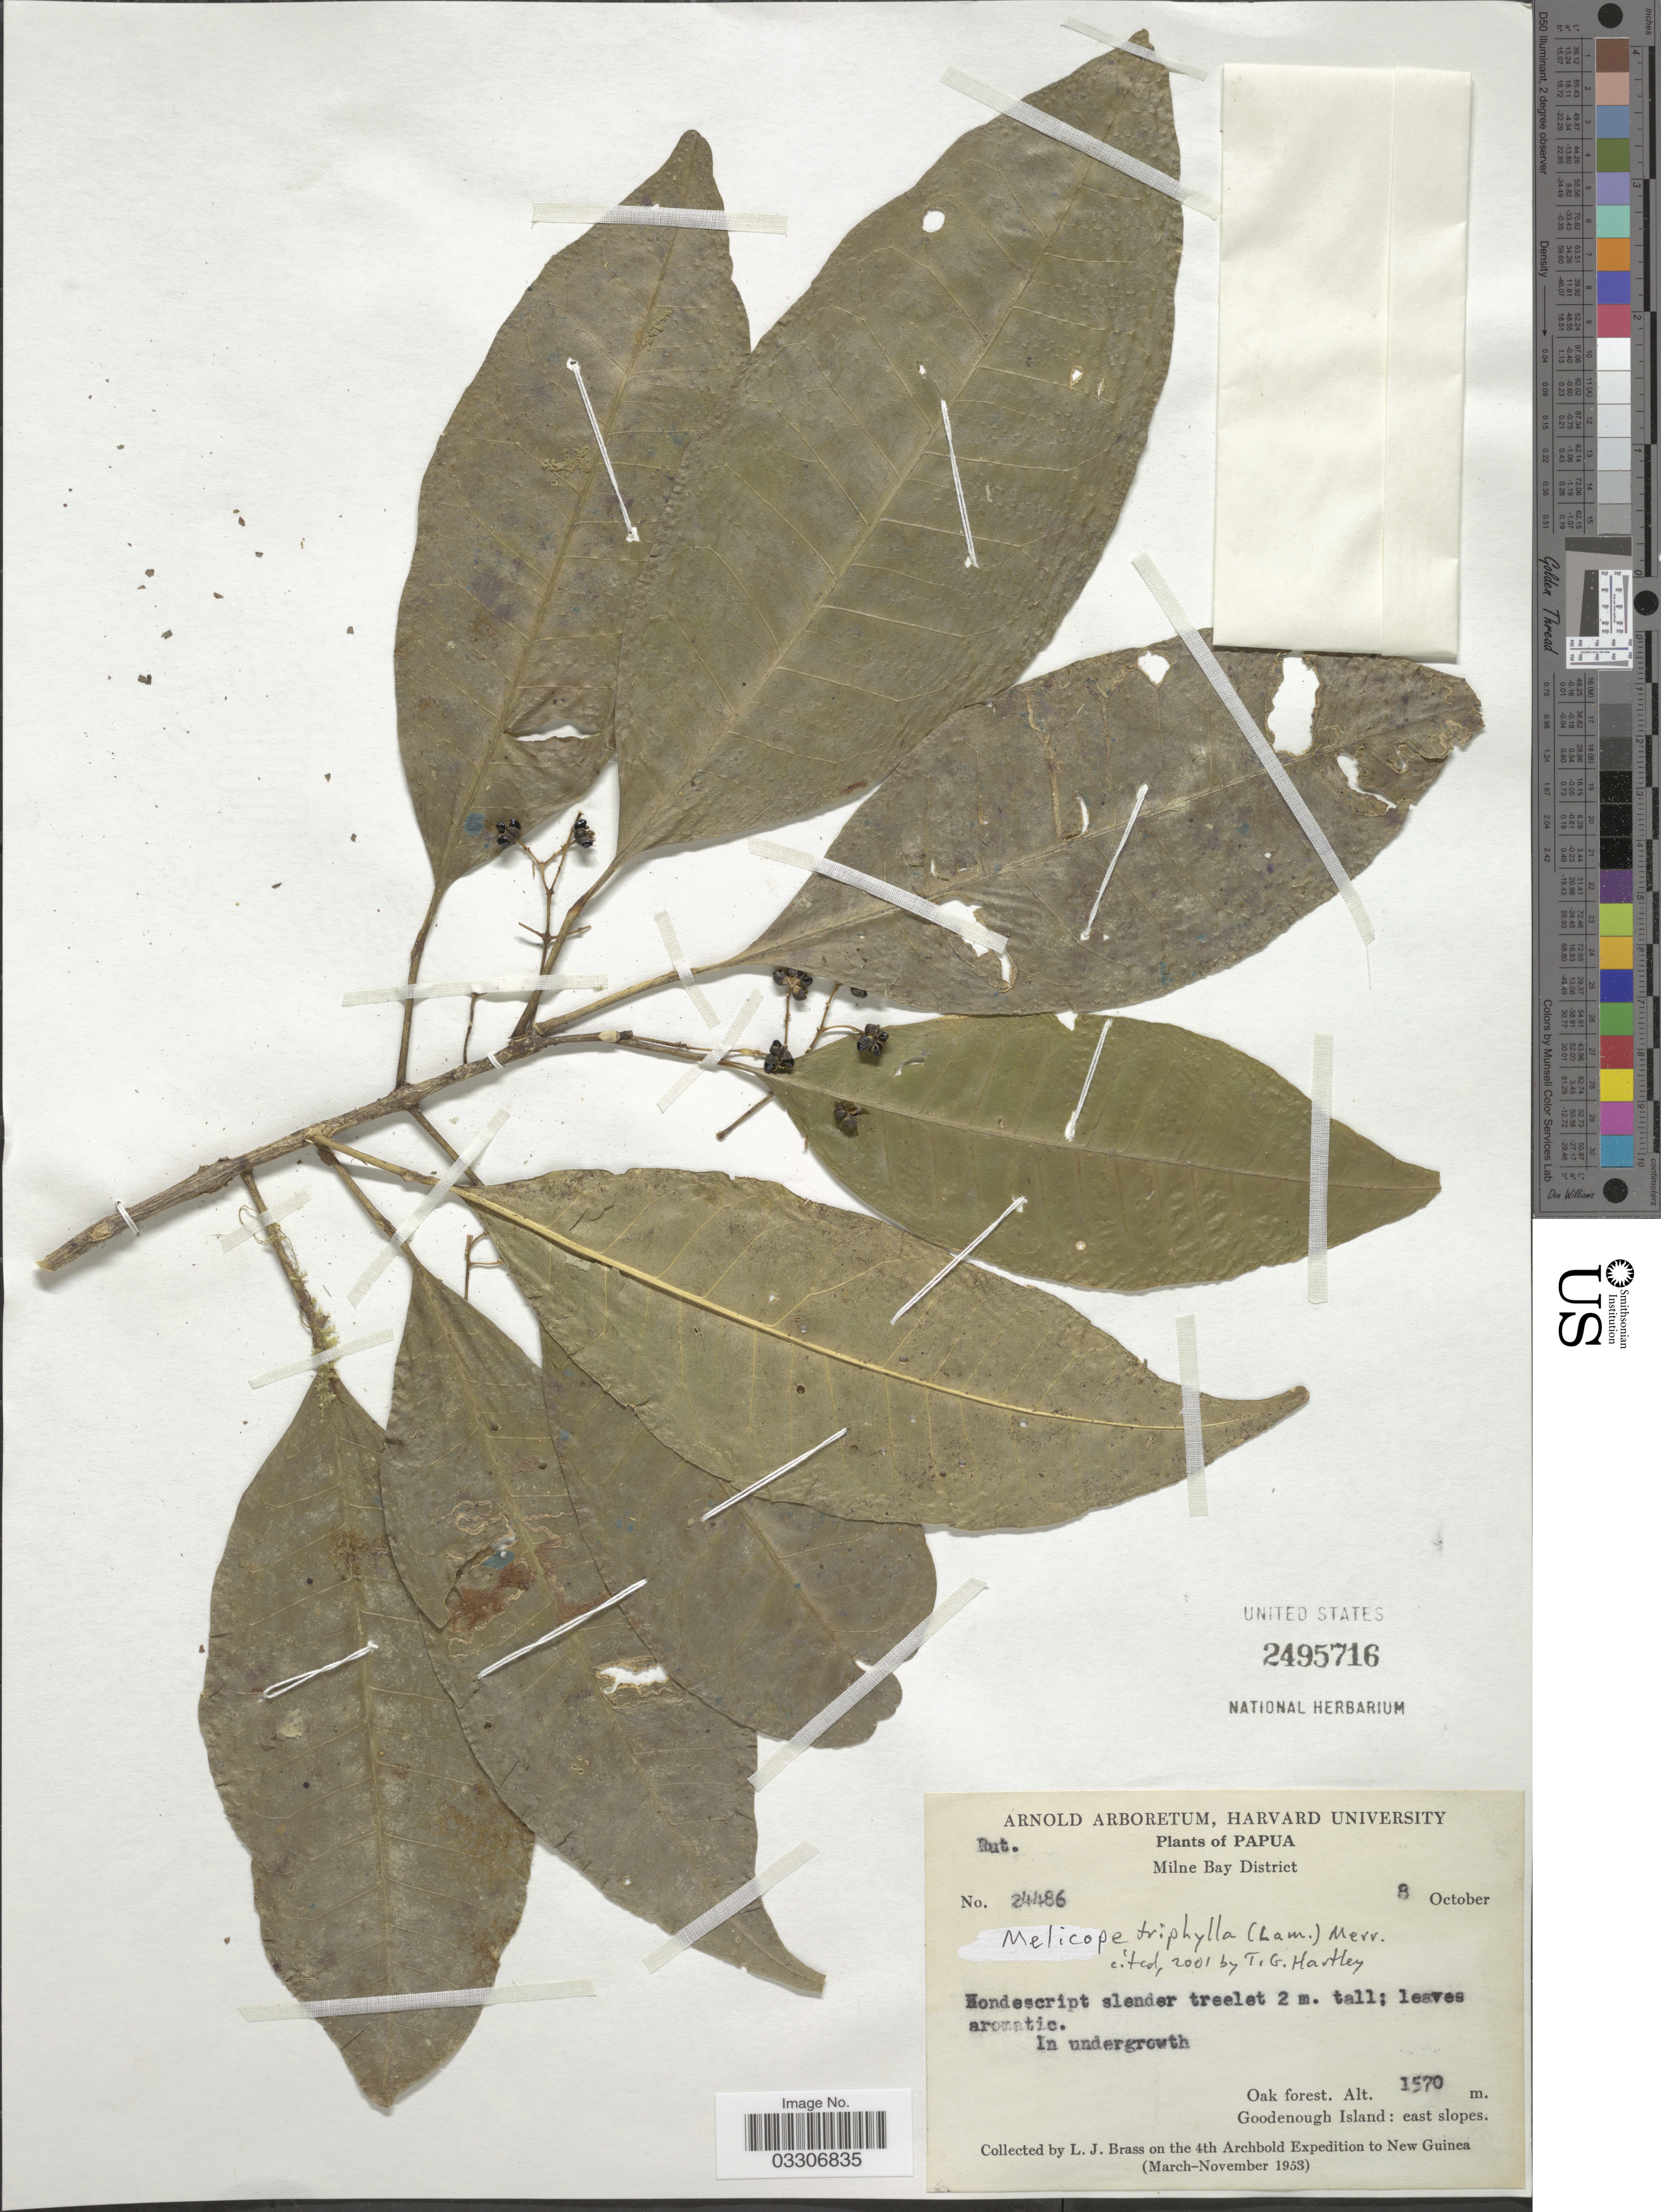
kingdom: Plantae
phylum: Tracheophyta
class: Magnoliopsida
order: Sapindales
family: Rutaceae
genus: Melicope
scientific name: Melicope triphylla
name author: (Lam.) Merr.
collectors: L. J. Brass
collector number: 24486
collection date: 1953-10-08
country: Papua New Guinea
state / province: Milne Bay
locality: Papua, Milne Bay District. Goodenough Island: east slopes.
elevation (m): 1570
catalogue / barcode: US 2495716